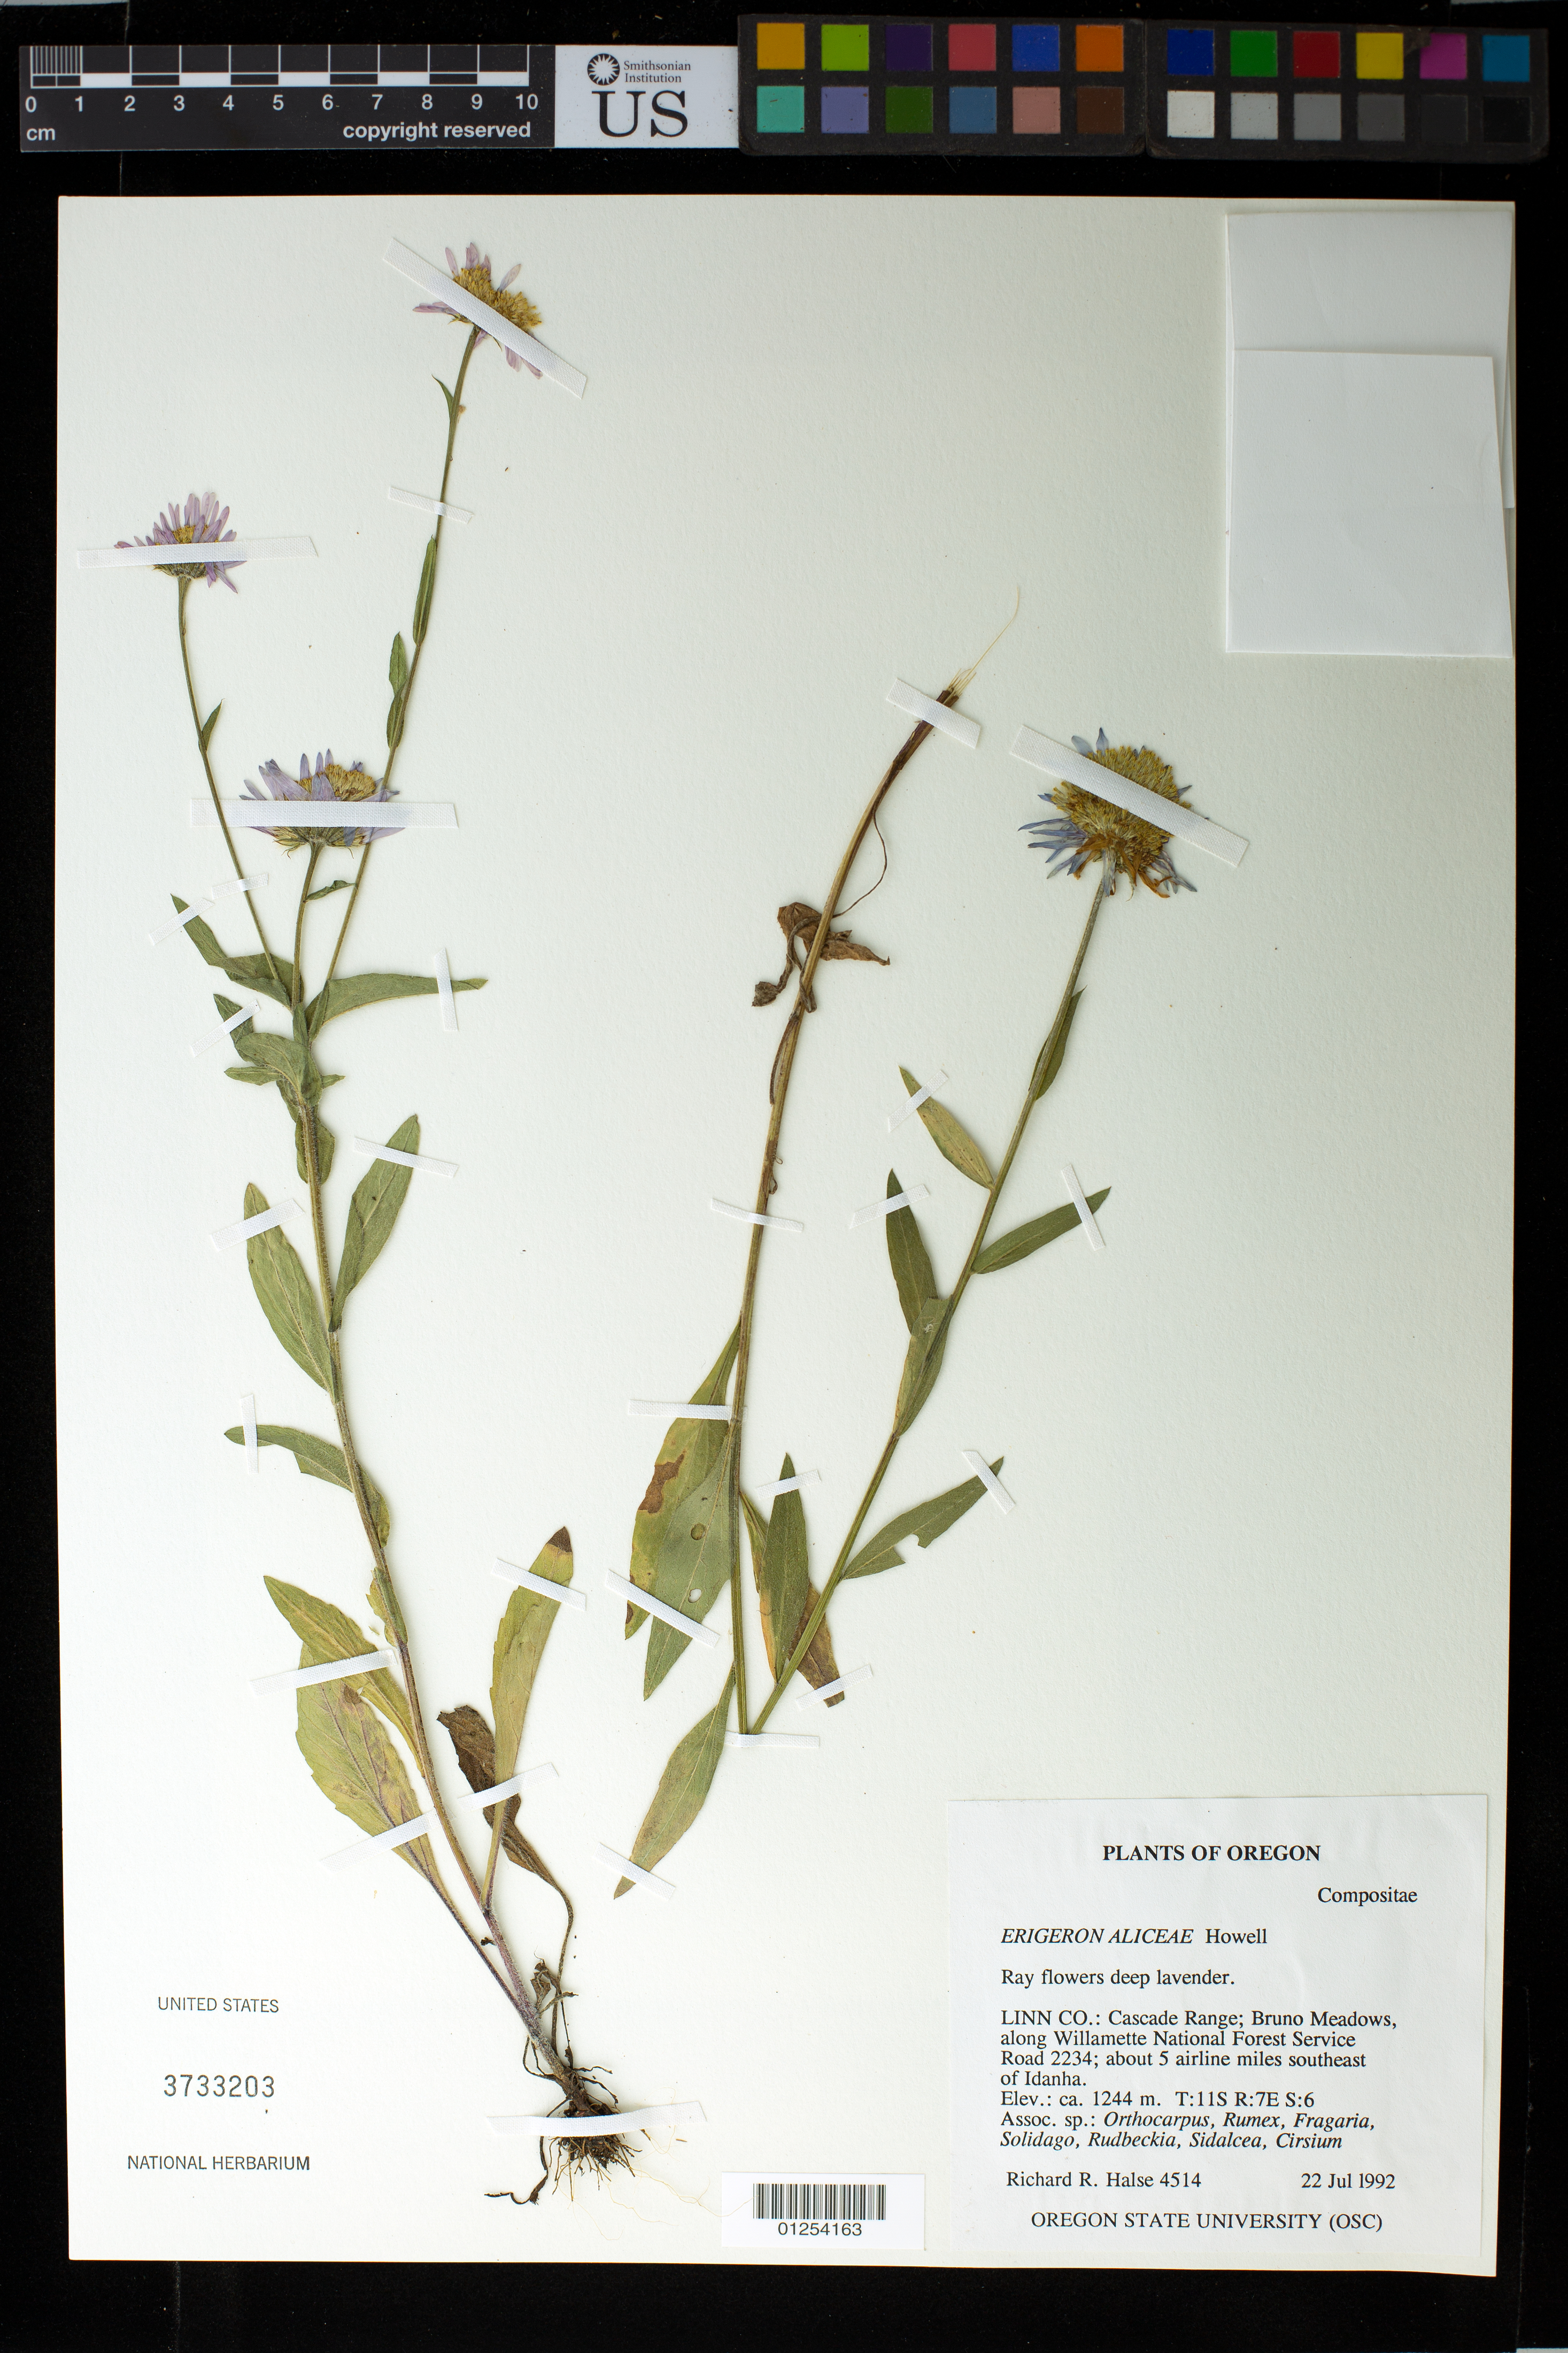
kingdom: Plantae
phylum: Tracheophyta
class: Magnoliopsida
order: Asterales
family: Asteraceae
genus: Erigeron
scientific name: Erigeron aliceae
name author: Howell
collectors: R. Halse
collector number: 4514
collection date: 1992-07-22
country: United States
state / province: Oregon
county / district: Linn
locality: Along Willamette National Forest Service Road 2234, about 5 airline miles SE of Idanha, along edge of road. T:11S R: 7E S:6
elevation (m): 1244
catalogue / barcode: US 3733203